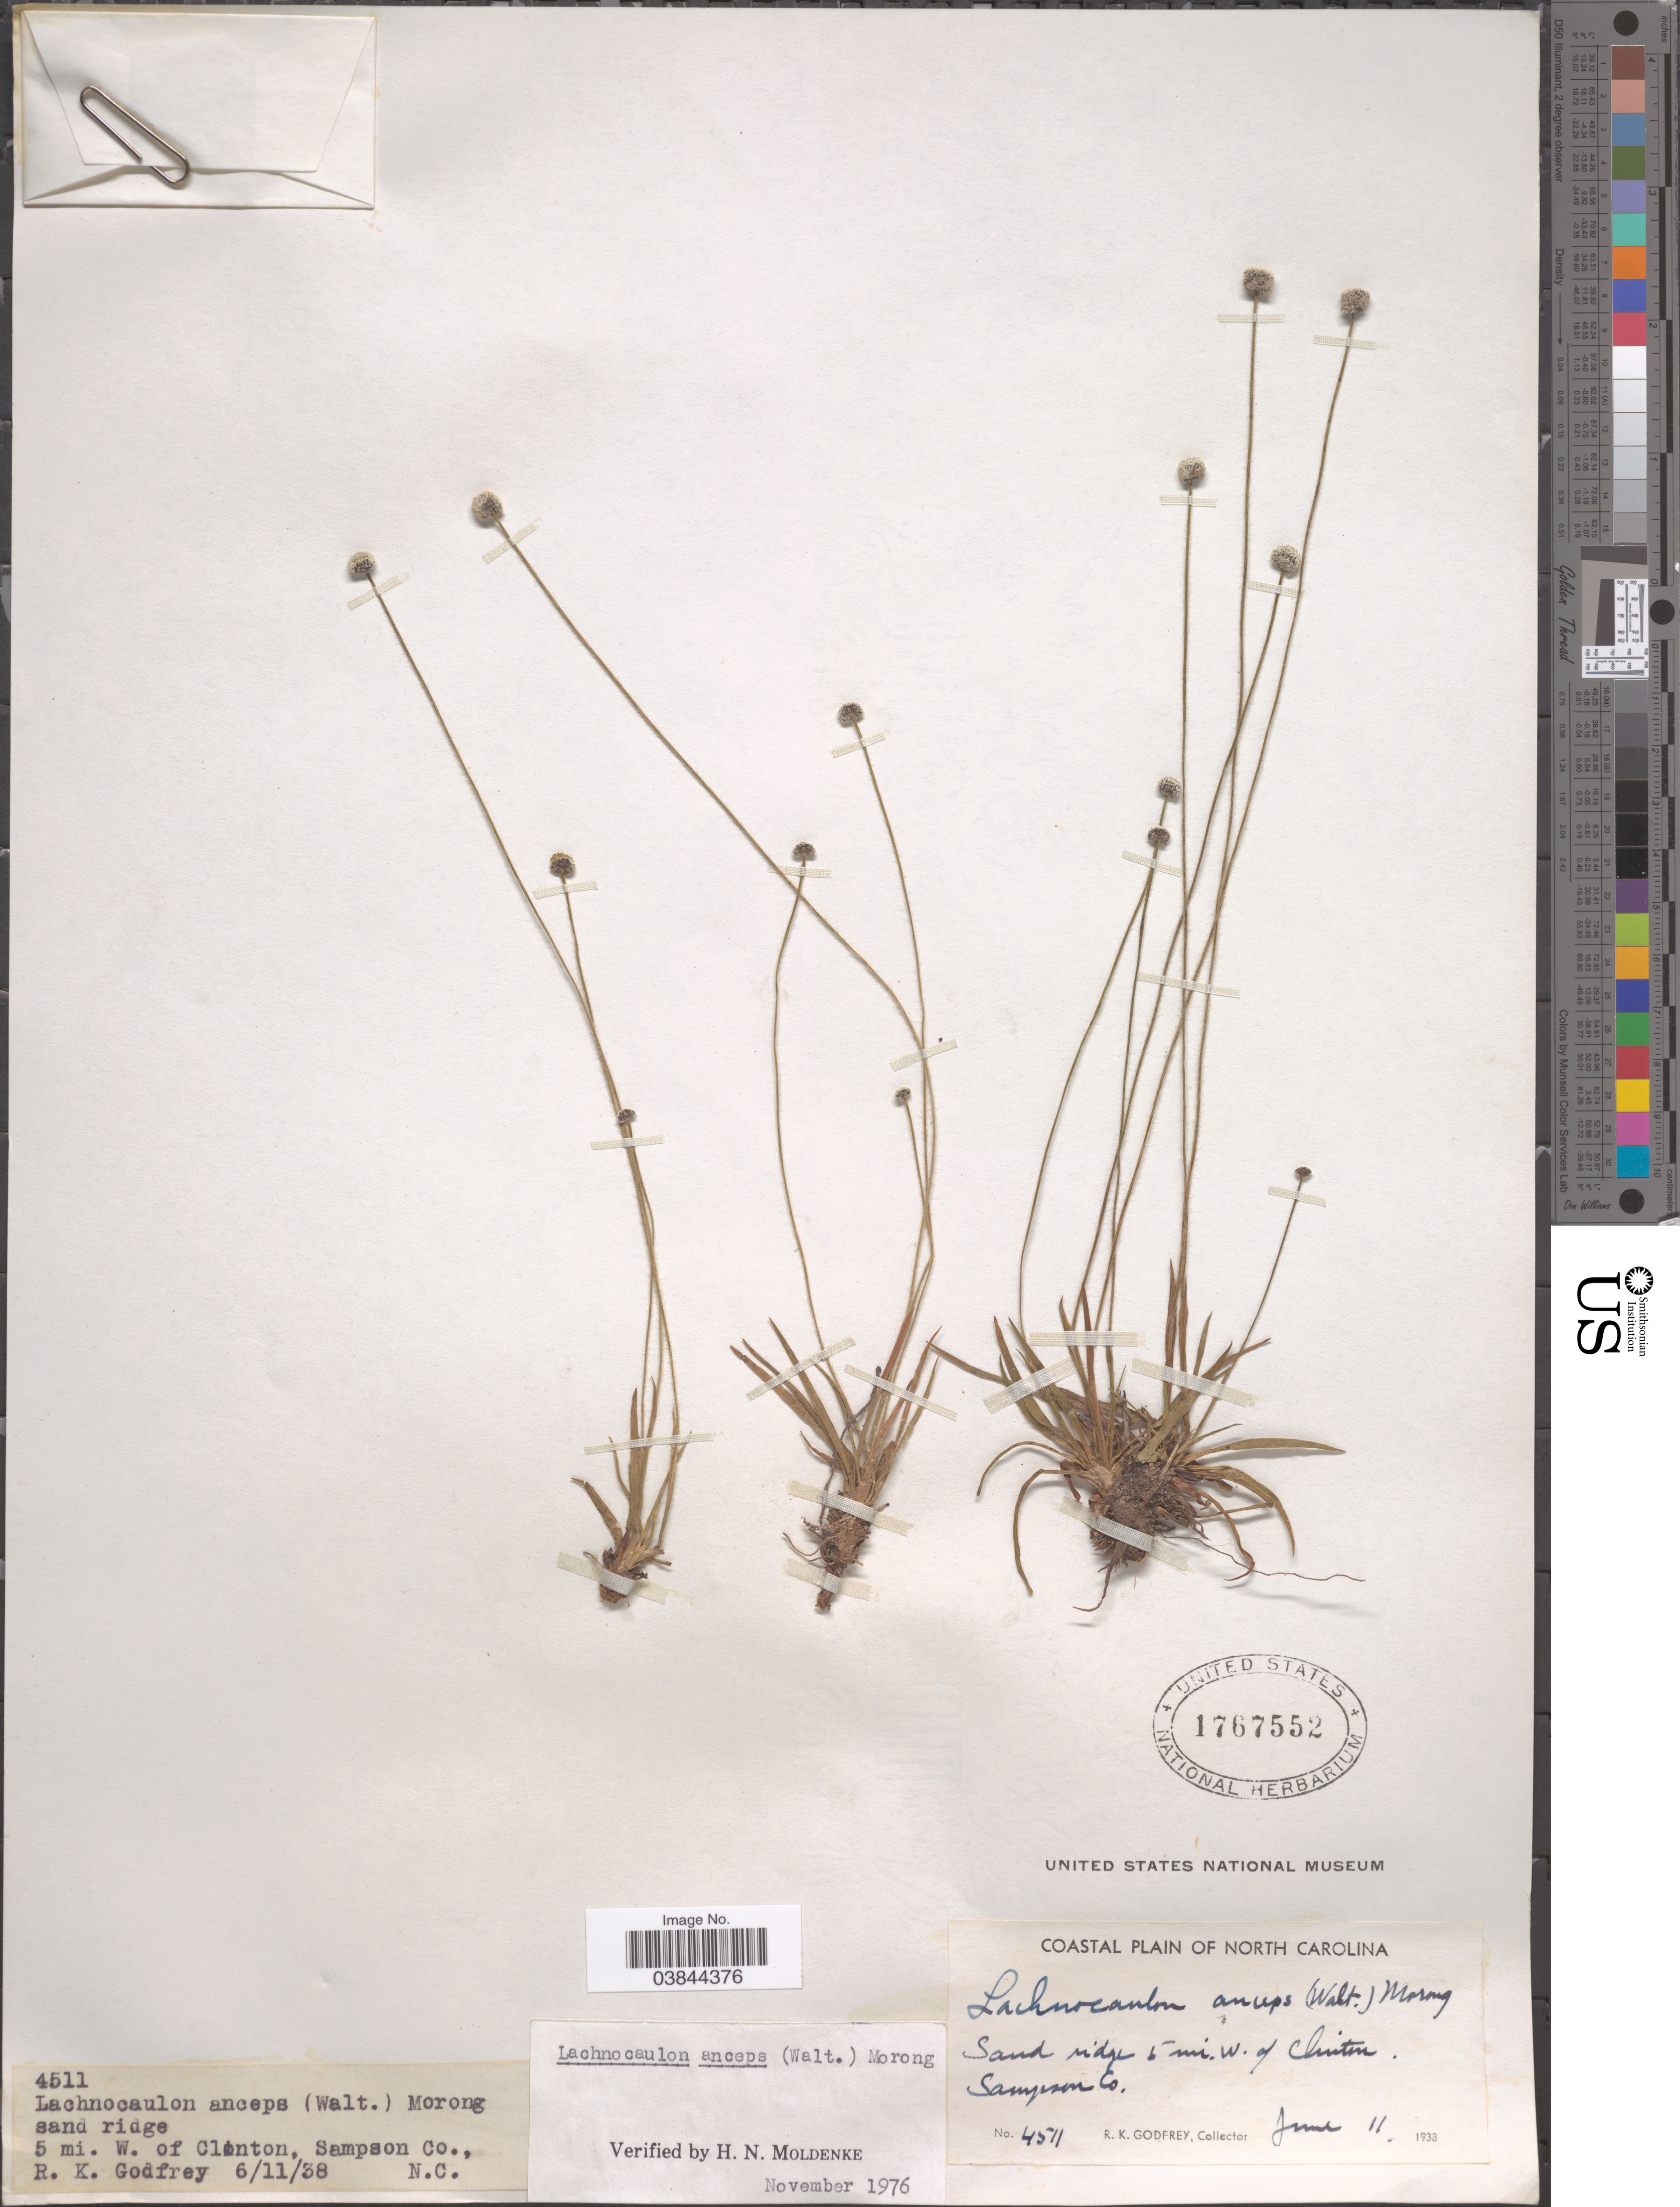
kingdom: Plantae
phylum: Tracheophyta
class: Liliopsida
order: Poales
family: Eriocaulaceae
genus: Lachnocaulon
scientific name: Lachnocaulon anceps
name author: (Walter) Morong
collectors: R. K. Godfrey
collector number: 4511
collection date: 1938-06-11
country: United States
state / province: North Carolina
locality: Coastal Plain of North Carolina. Sand ridge 5 mi. W. of Clinton, Sampson Co.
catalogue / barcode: US 1767552